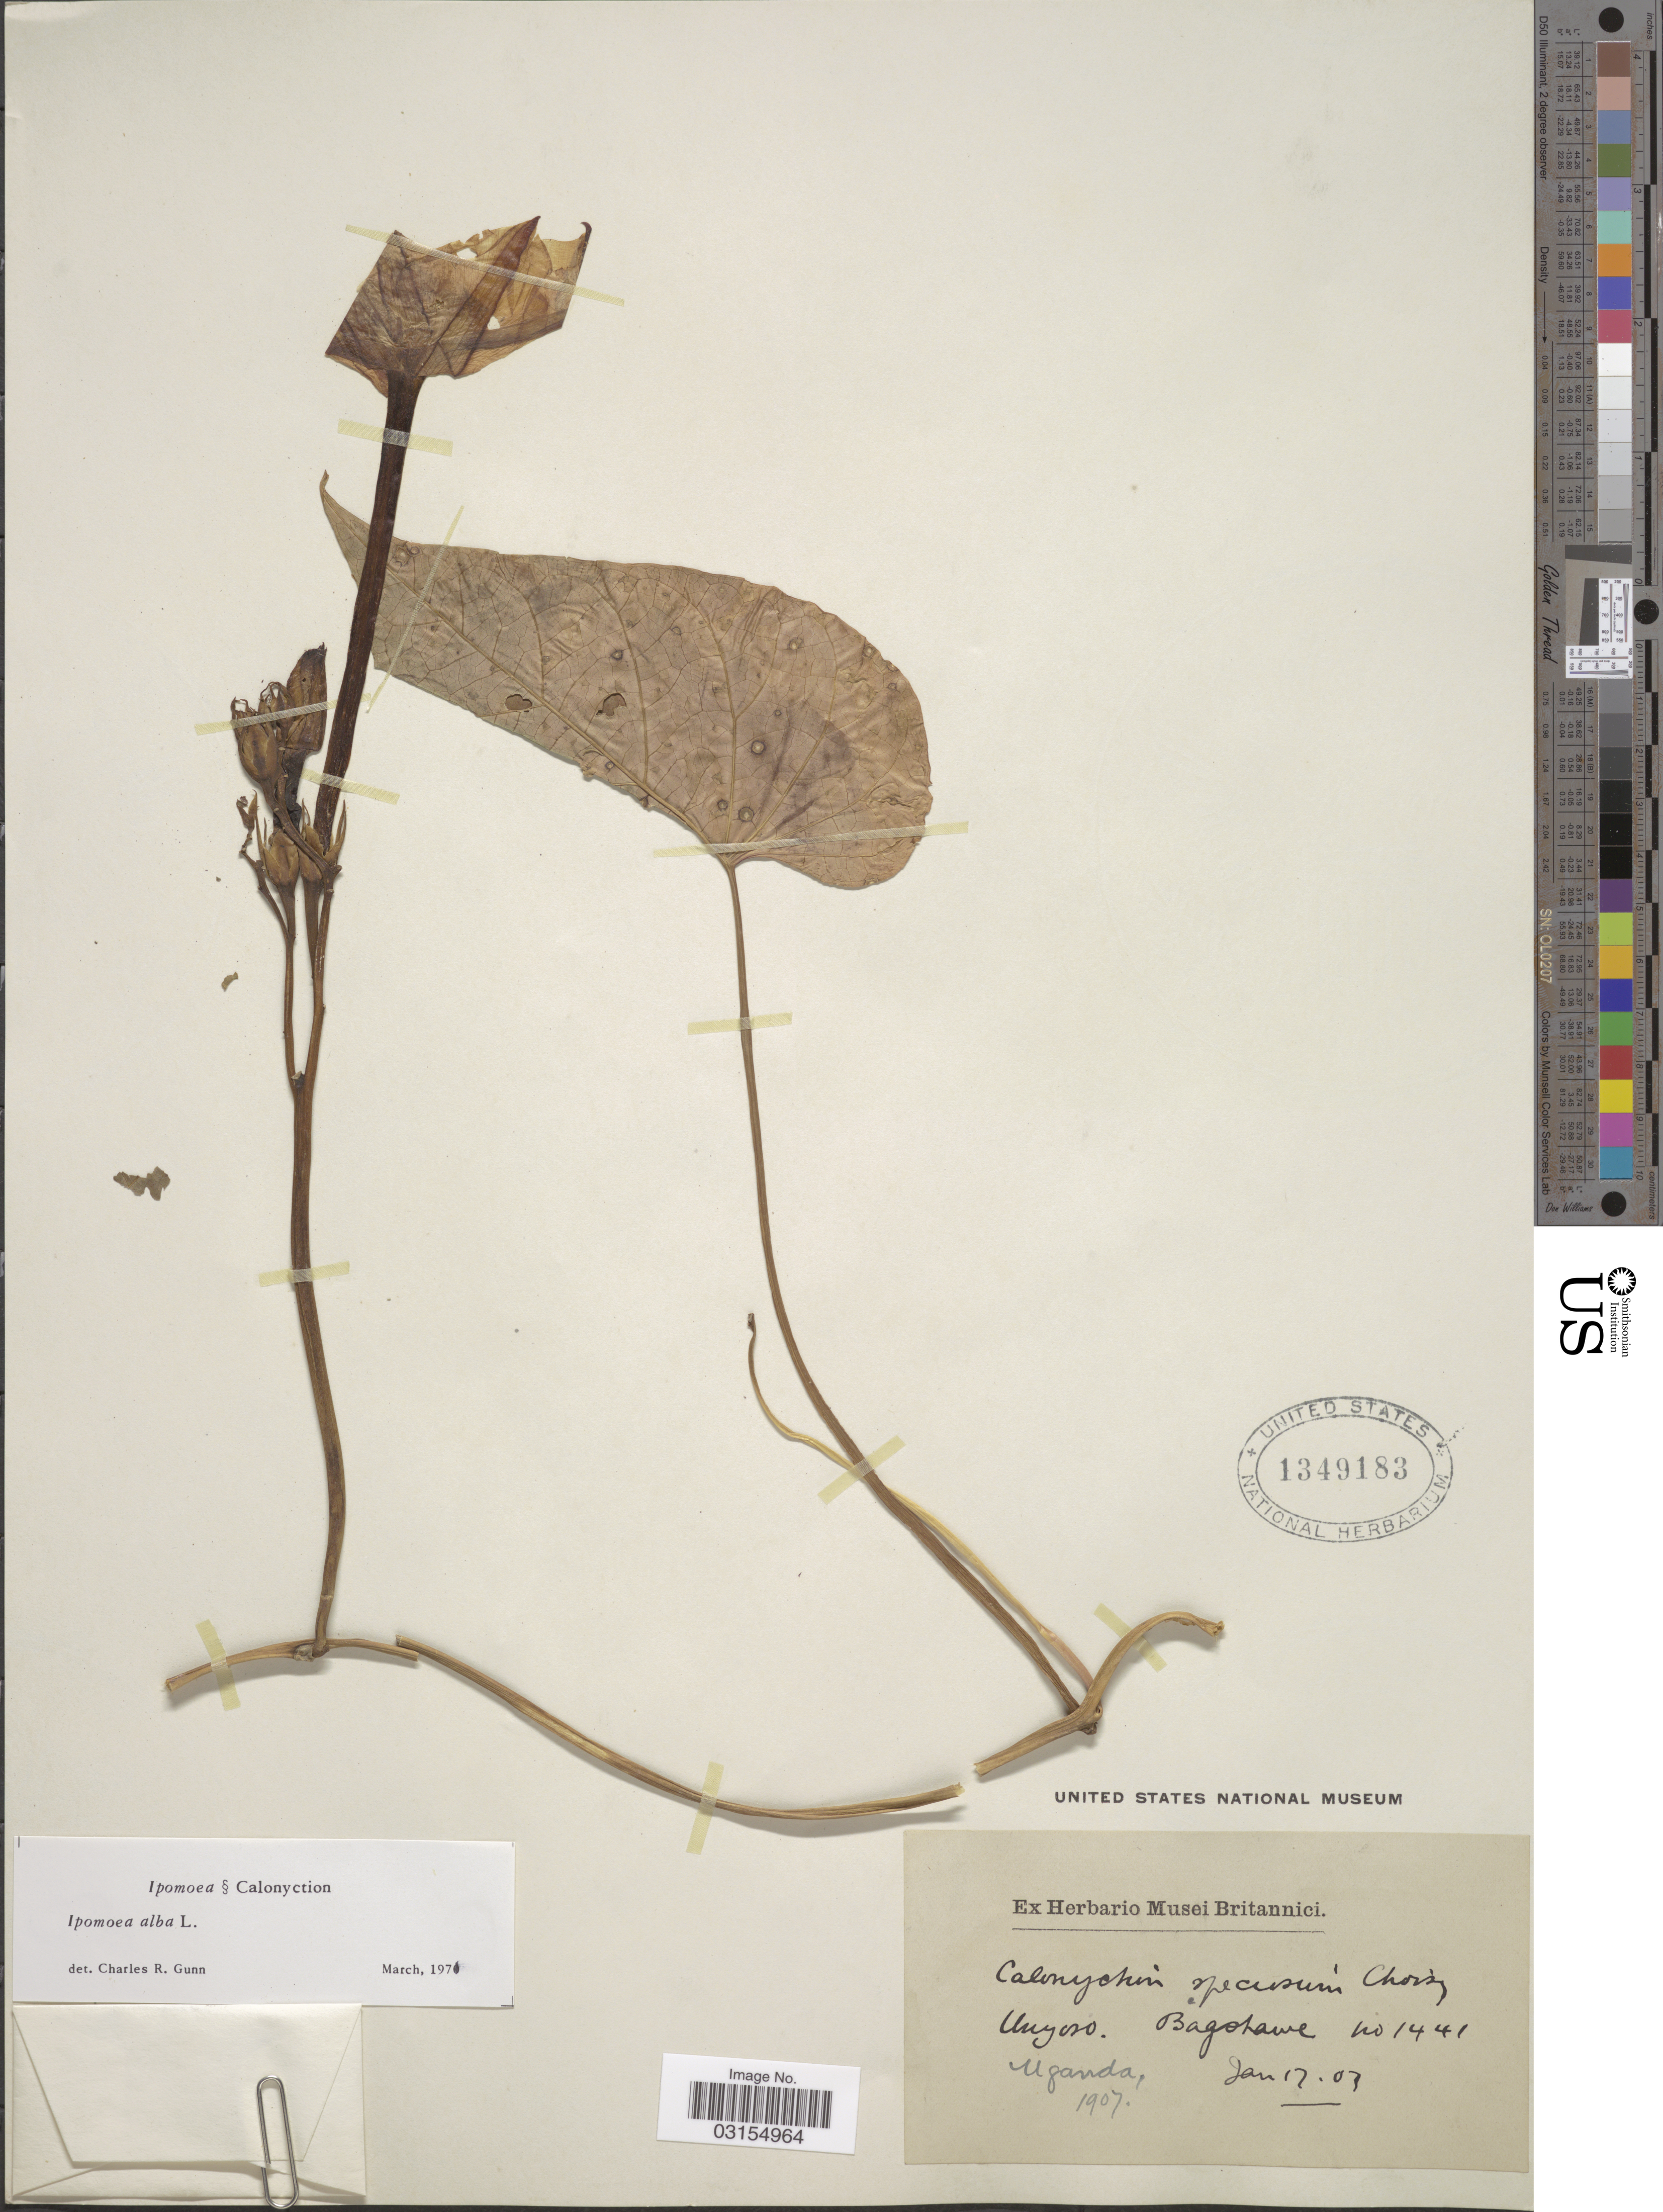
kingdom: Plantae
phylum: Tracheophyta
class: Magnoliopsida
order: Solanales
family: Convolvulaceae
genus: Ipomoea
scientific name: Ipomoea alba L.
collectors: Bagshawe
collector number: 1441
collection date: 1907-01-17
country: Uganda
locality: Unyoro.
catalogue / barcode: US 1349183